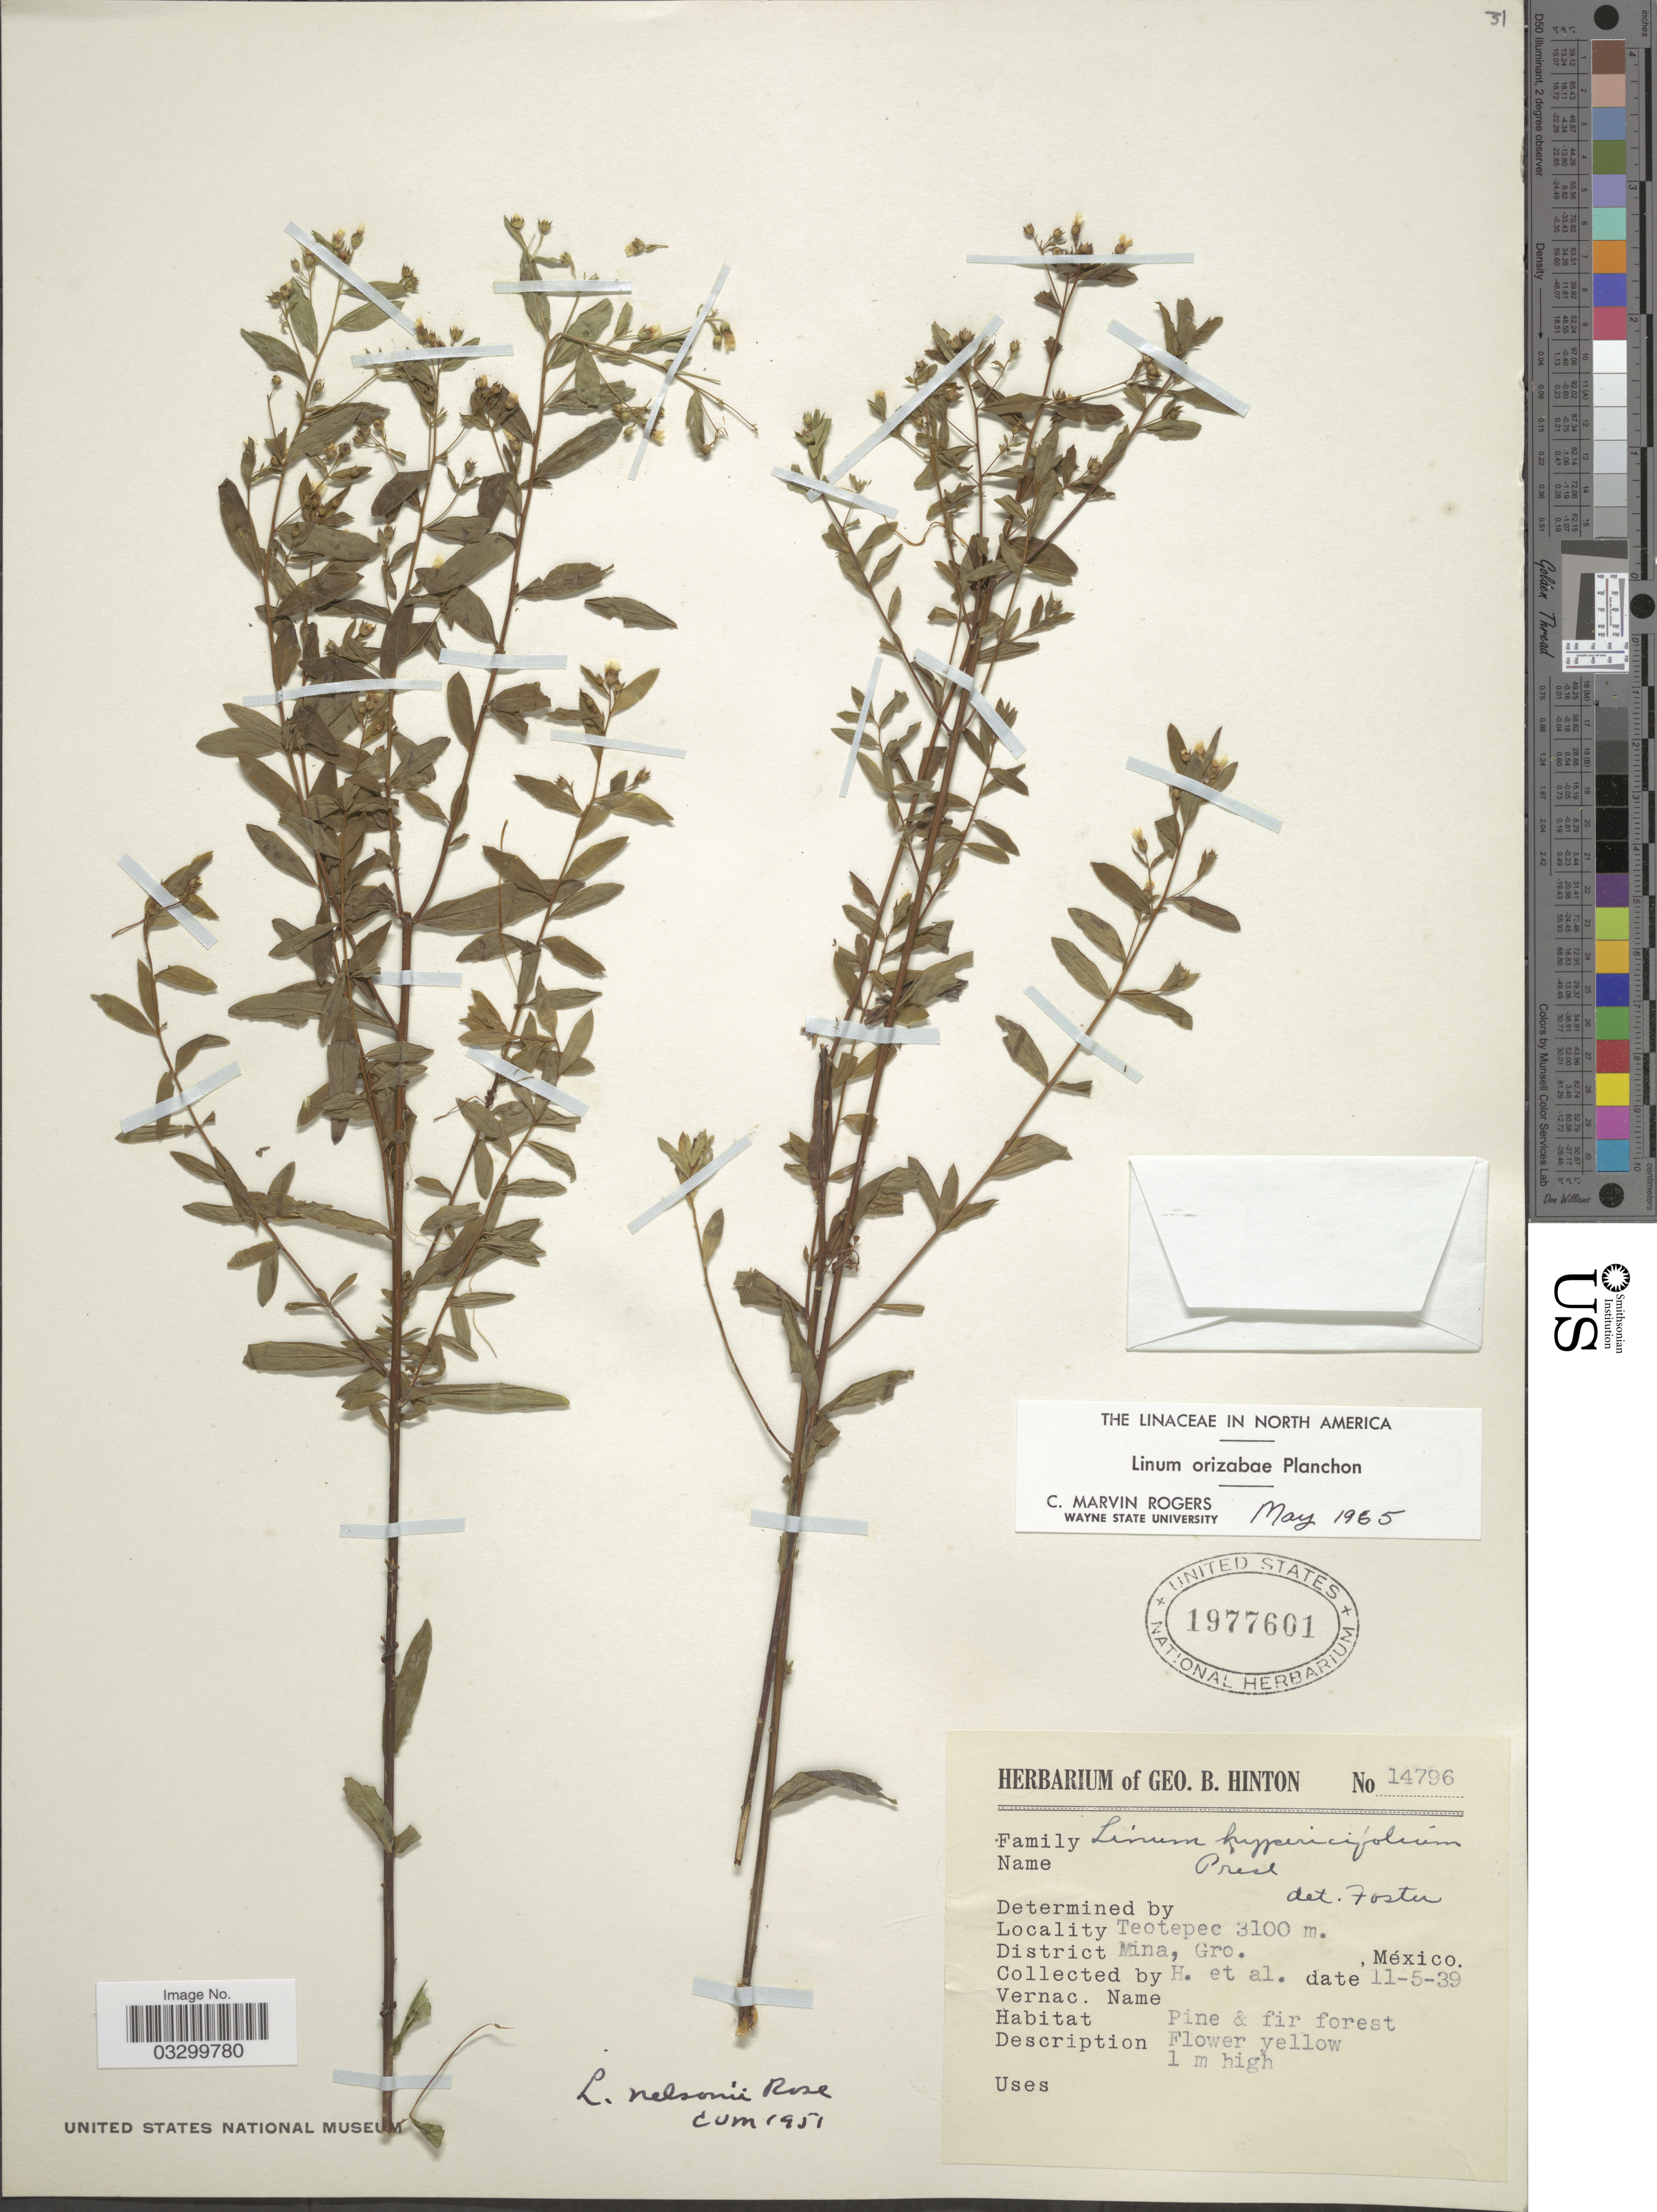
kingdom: Plantae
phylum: Tracheophyta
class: Magnoliopsida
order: Malpighiales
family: Linaceae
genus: Linum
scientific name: Linum orizabae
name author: Planch.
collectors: G. B. Hinton & et al.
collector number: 14796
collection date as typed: Transcribed d/m/y: 11/5/39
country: Mexico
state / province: Guerrero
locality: Teotepec, District Mina.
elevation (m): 3100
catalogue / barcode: US 1977601